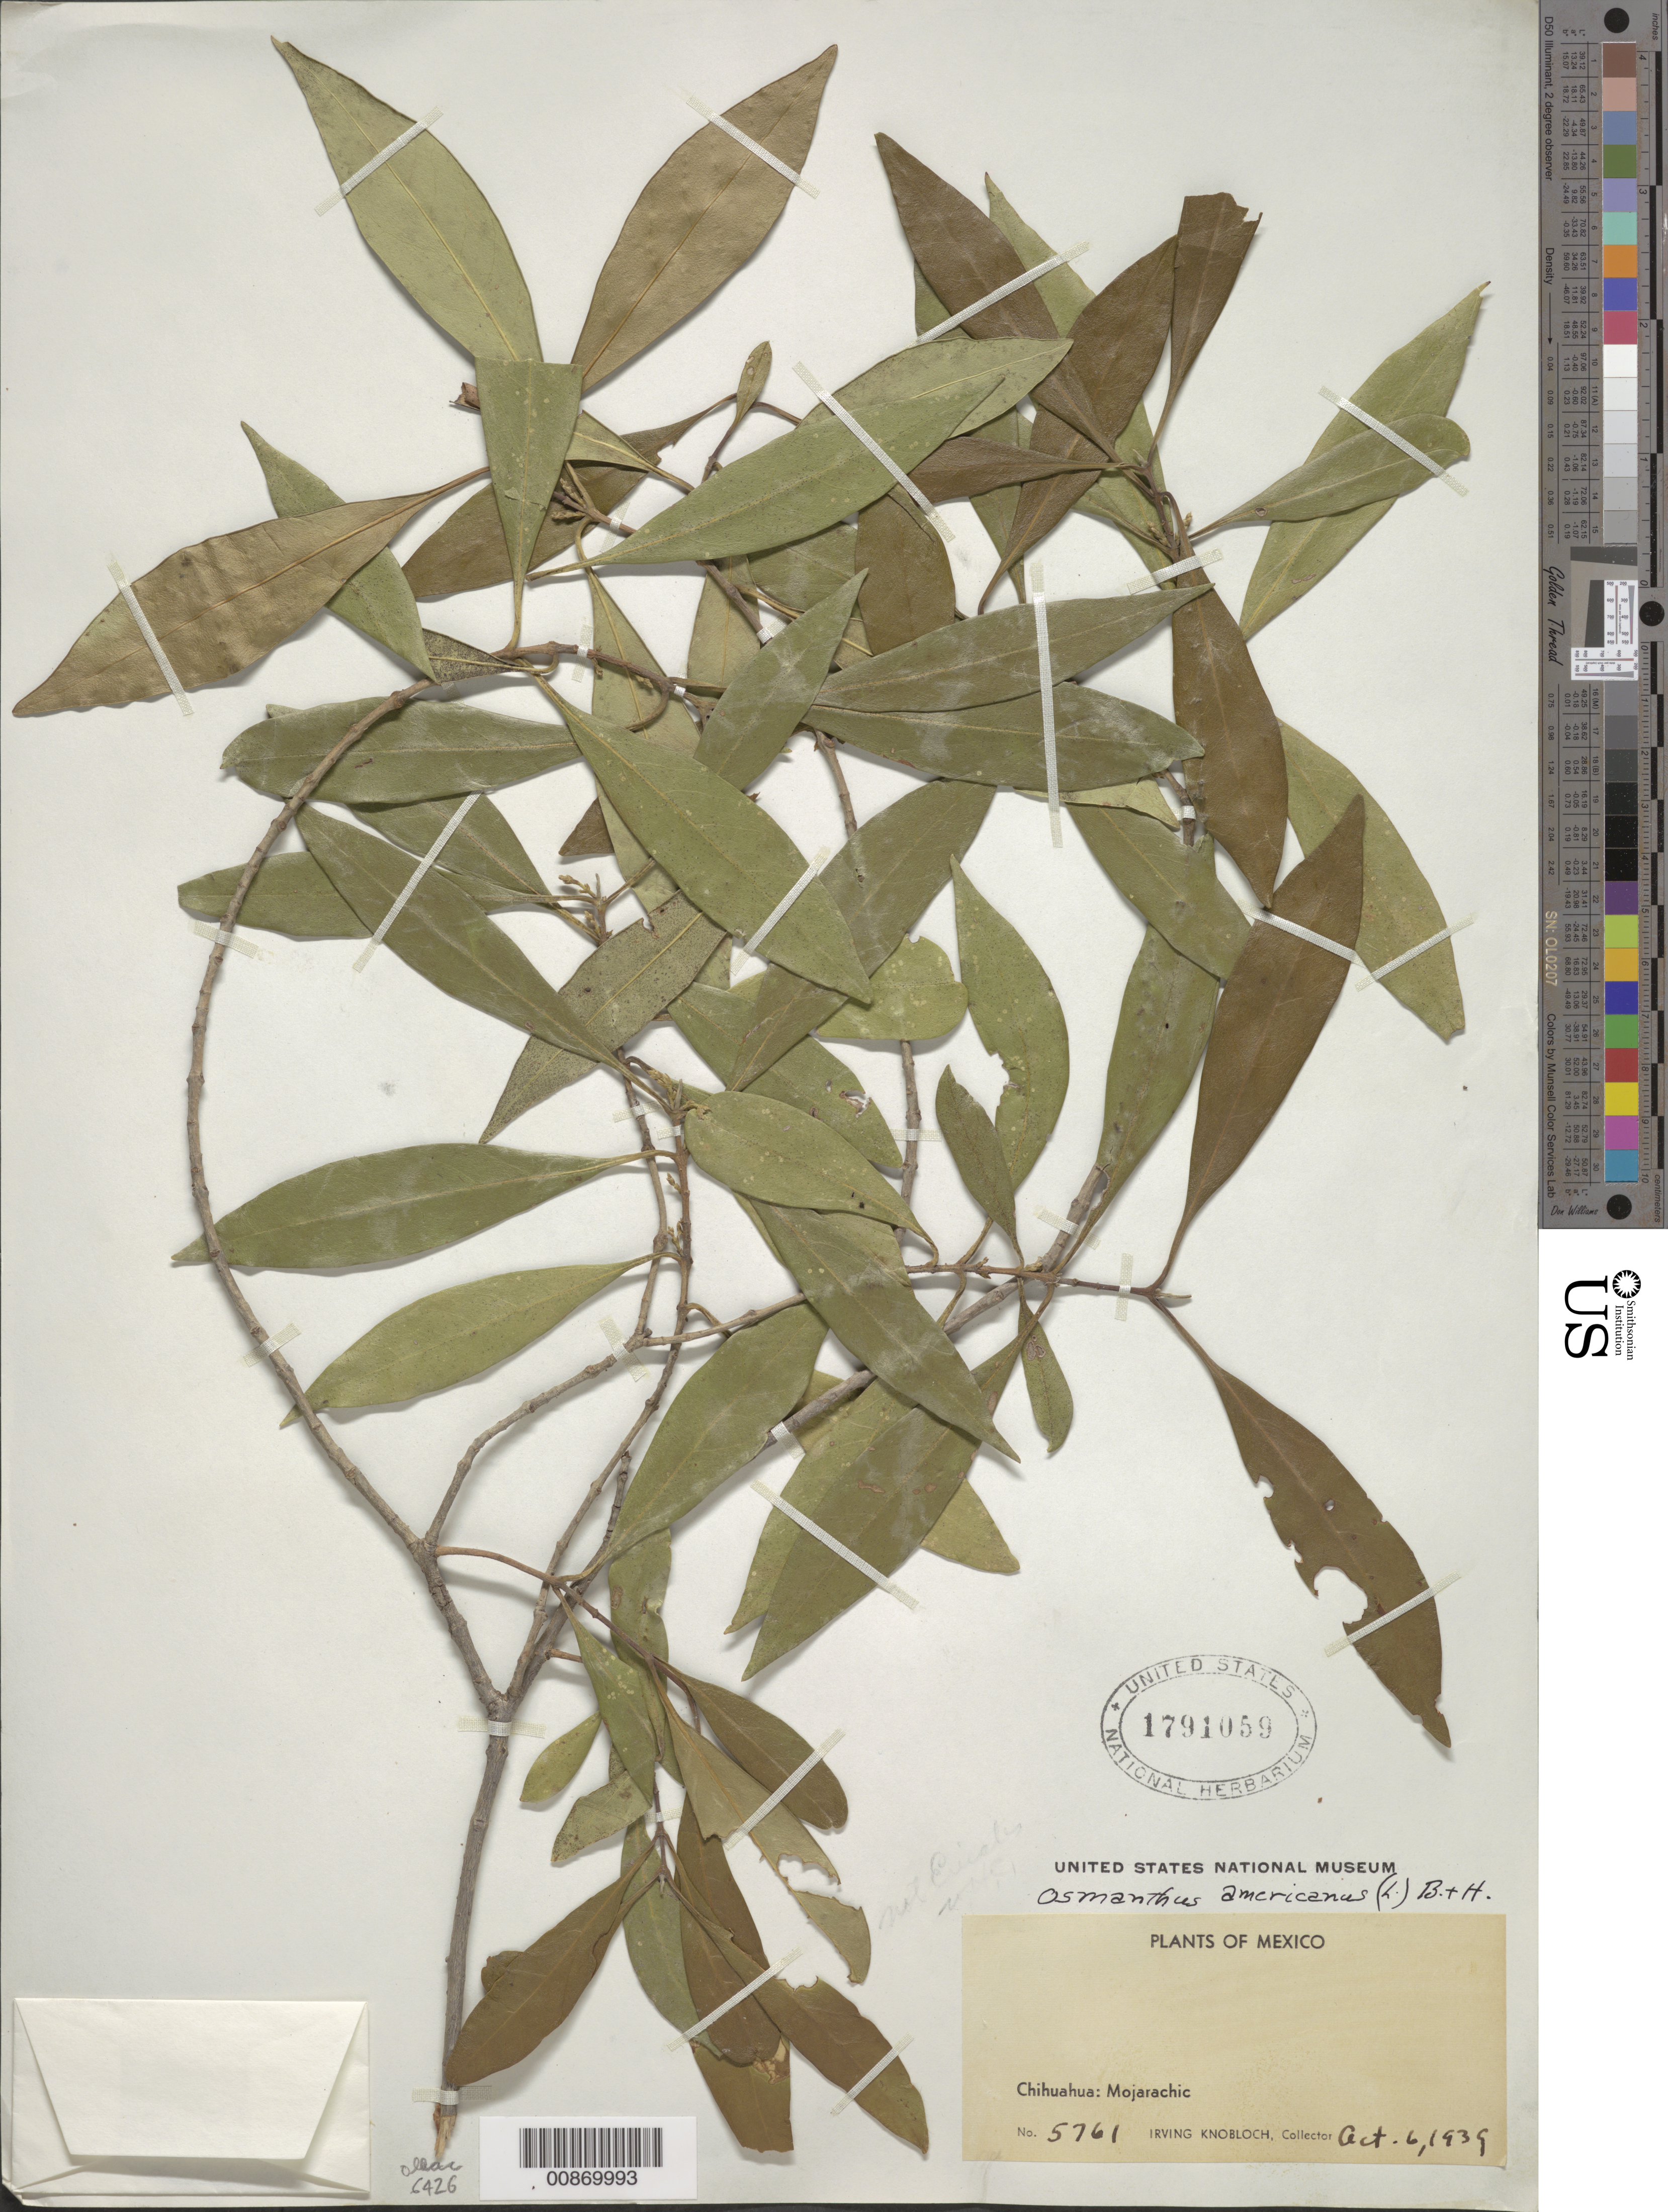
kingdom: Plantae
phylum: Tracheophyta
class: Magnoliopsida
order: Lamiales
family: Oleaceae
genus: Osmanthus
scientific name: Osmanthus americanus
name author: (L.) A. Gray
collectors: I. W. Knobloch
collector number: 5761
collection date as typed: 06 Oct 1939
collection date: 1939-10-06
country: Mexico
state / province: Chihuahua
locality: Mojarachic, Chihuahua.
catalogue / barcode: US 1791059